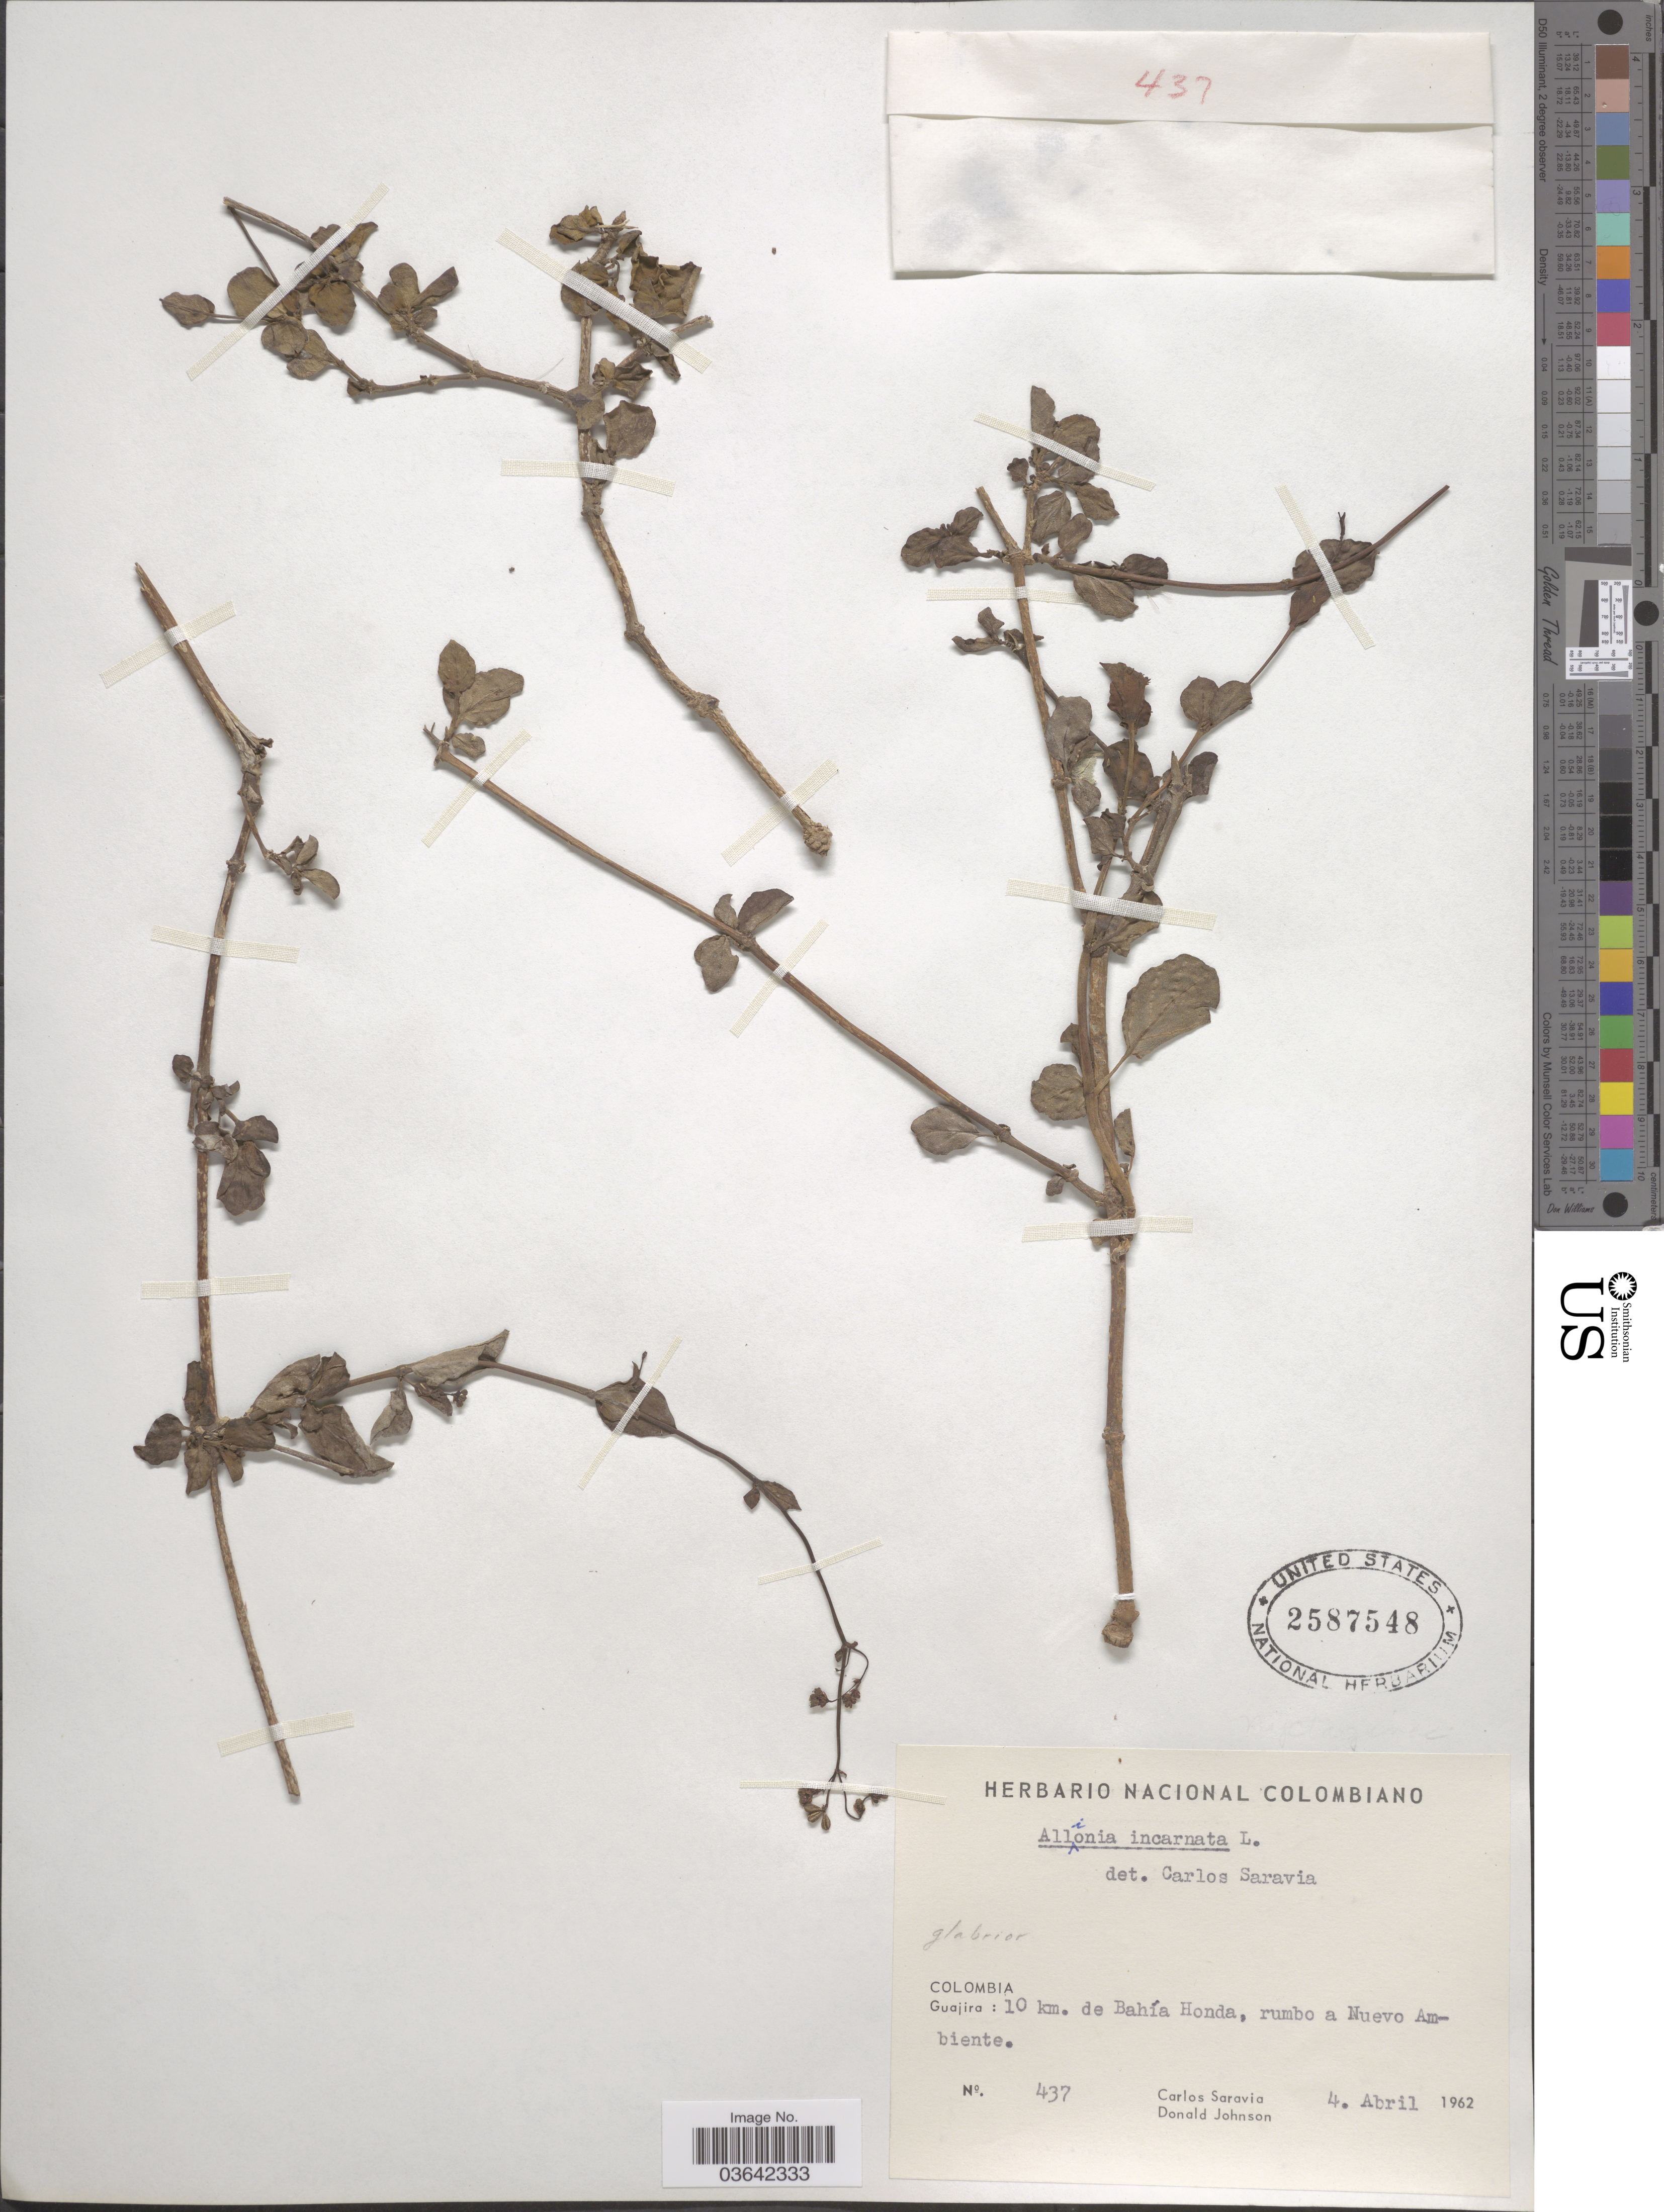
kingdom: Plantae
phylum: Tracheophyta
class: Magnoliopsida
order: Caryophyllales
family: Nyctaginaceae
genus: Allionia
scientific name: Allionia incarnata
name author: L.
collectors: C. Saravia & D. Johnson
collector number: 437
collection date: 1962-04-04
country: Colombia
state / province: La Guajira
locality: Guajira: 10 km. de Bahía Honda, rumbo a Nuevo Ambiente.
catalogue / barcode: US 2587548